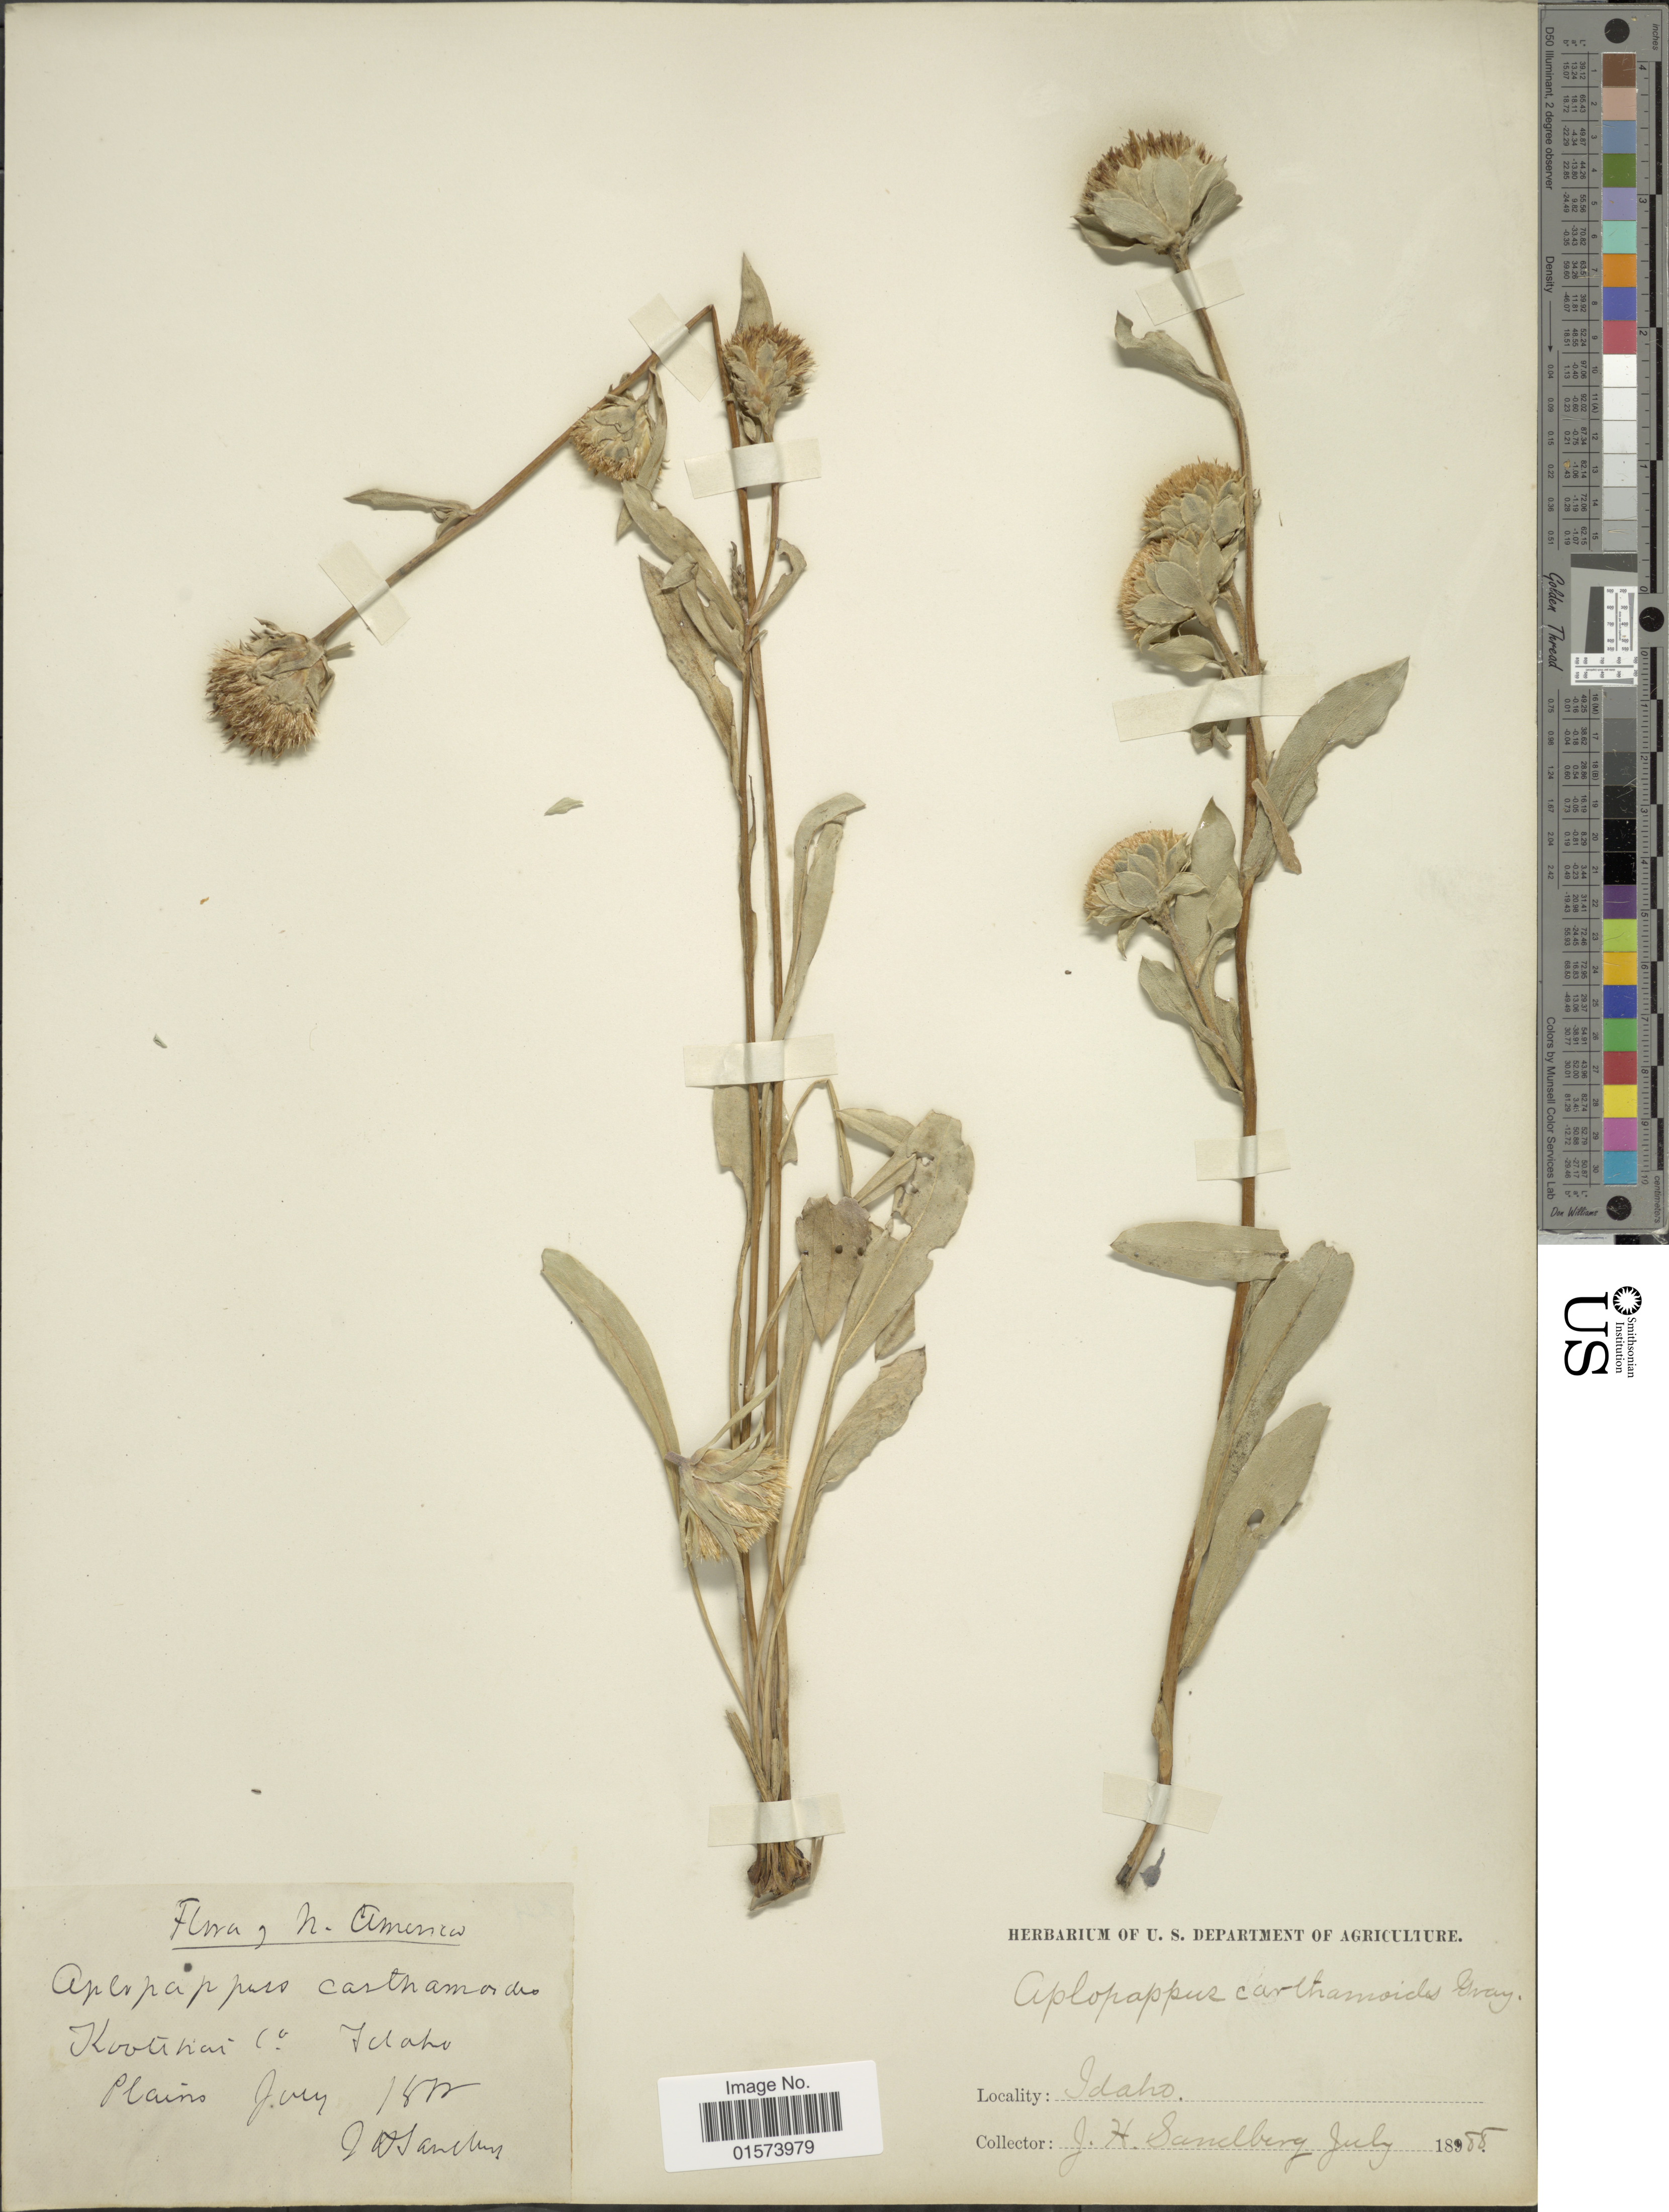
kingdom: Plantae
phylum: Tracheophyta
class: Magnoliopsida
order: Asterales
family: Asteraceae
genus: Pyrrocoma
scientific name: Pyrrocoma carthamoides var. cusickii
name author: (A. Gray) Mayes ex Kartesz & Gandhi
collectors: J. H. Sandberg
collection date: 1888-07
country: United States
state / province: Idaho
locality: Kootenai Co., Plains